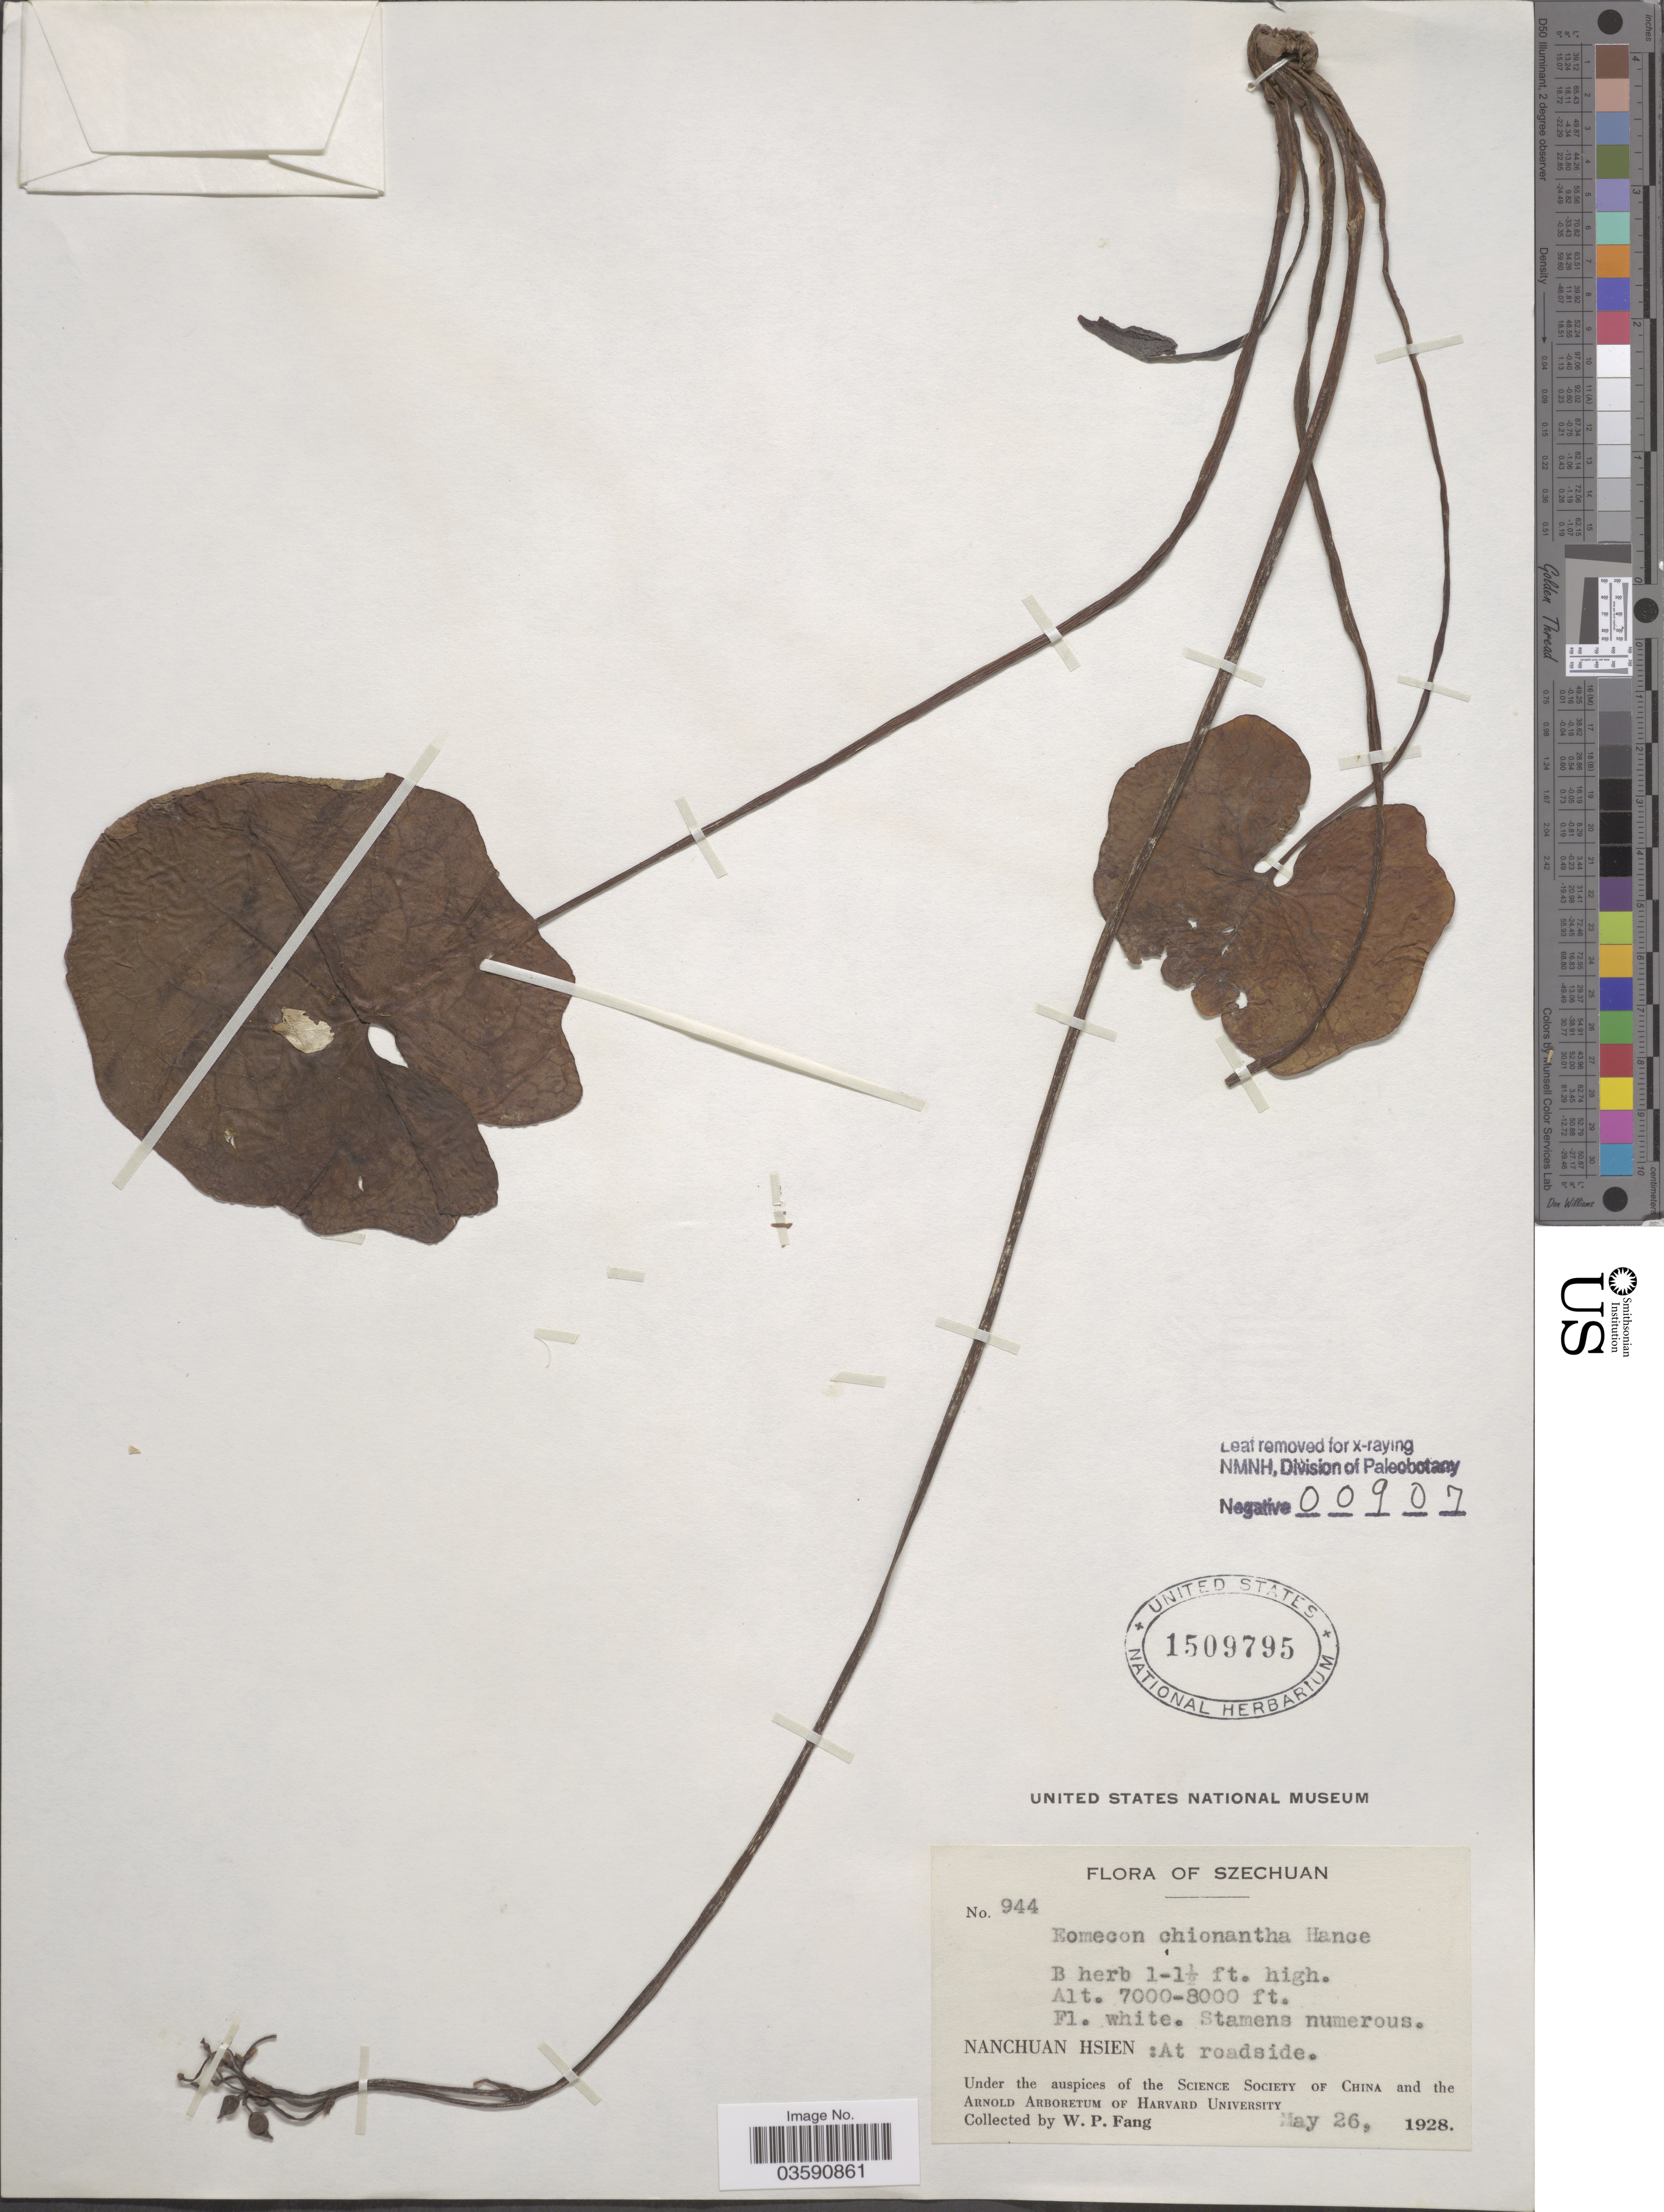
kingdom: Plantae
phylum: Tracheophyta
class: Magnoliopsida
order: Ranunculales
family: Papaveraceae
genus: Eomecon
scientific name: Eomecon chionantha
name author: Hance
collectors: W. P. Fang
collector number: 944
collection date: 1928-05-26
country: China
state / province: Sichuan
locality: Szechuan. Nanchuan Hsien: At roadside.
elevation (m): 2134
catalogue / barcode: US 1509795